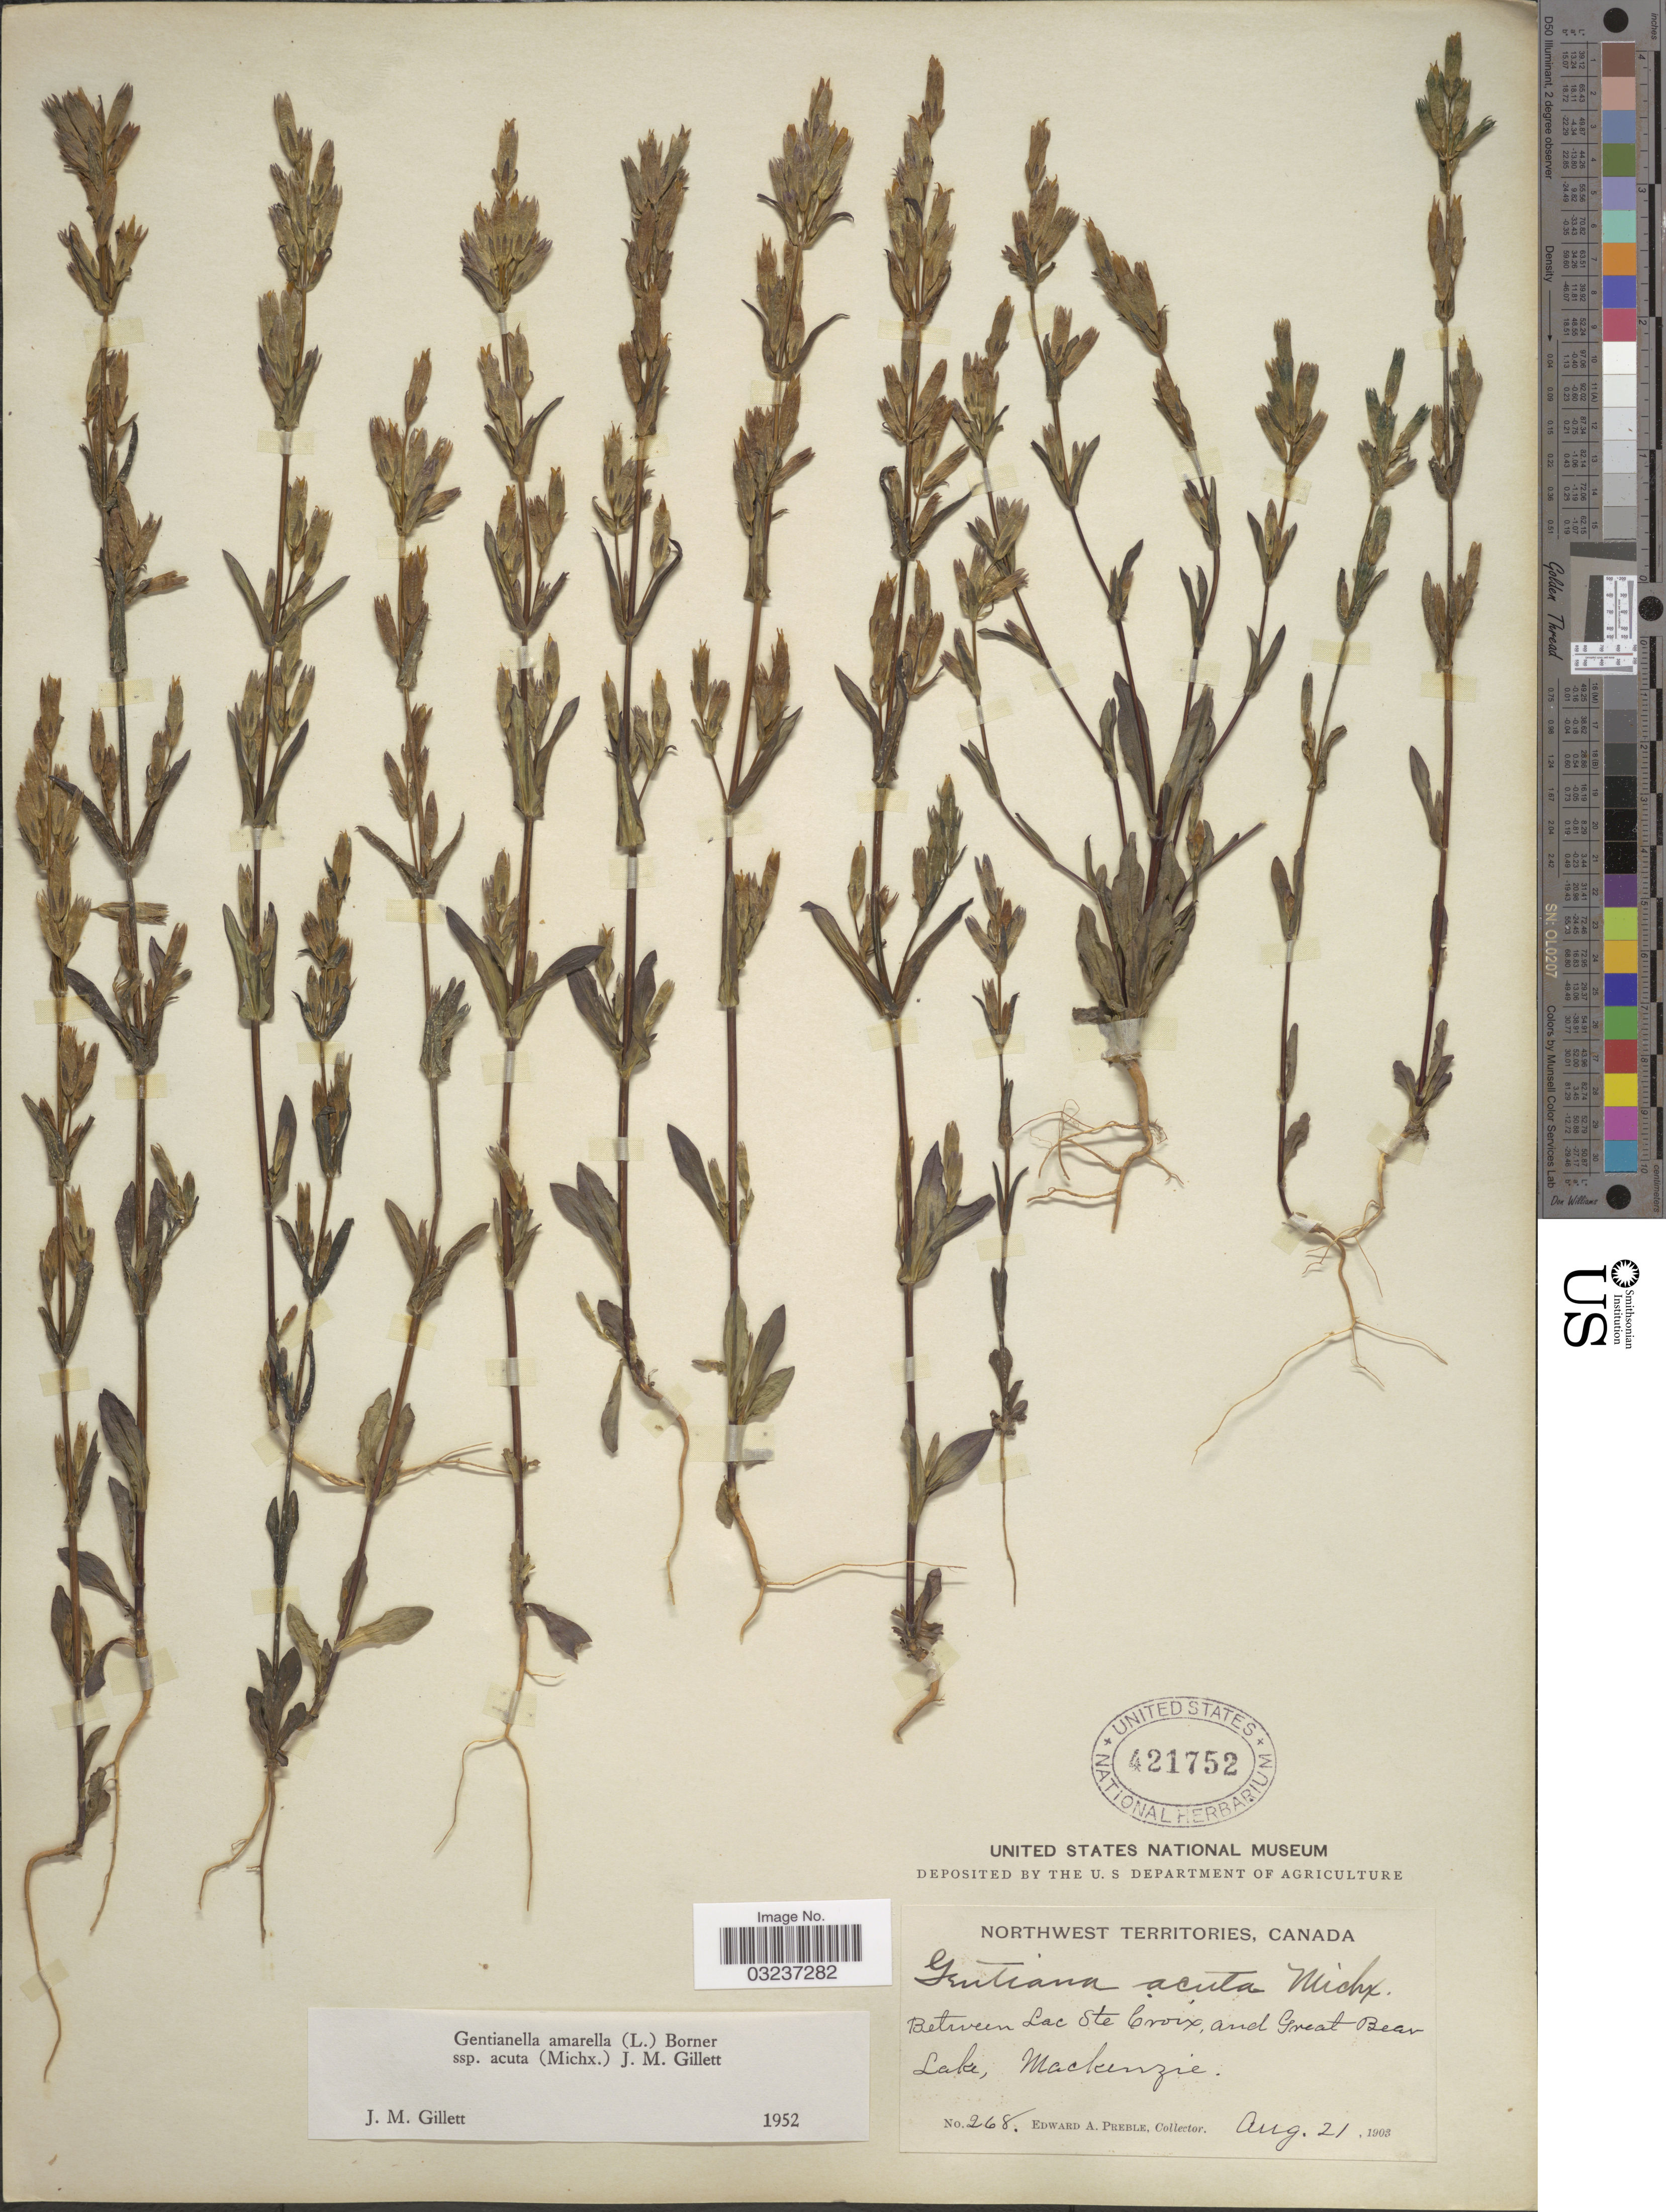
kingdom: Plantae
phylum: Tracheophyta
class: Magnoliopsida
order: Gentianales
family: Gentianaceae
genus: Gentianella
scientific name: Gentianella amarella subsp. acuta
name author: (Michx.) J.M. Gillett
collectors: E. Preble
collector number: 268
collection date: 1903-08-21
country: Canada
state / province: Northwest Territories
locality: Between Lac Ste Croix, and Great Bear Lake, Mackenzie.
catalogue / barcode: US 421752